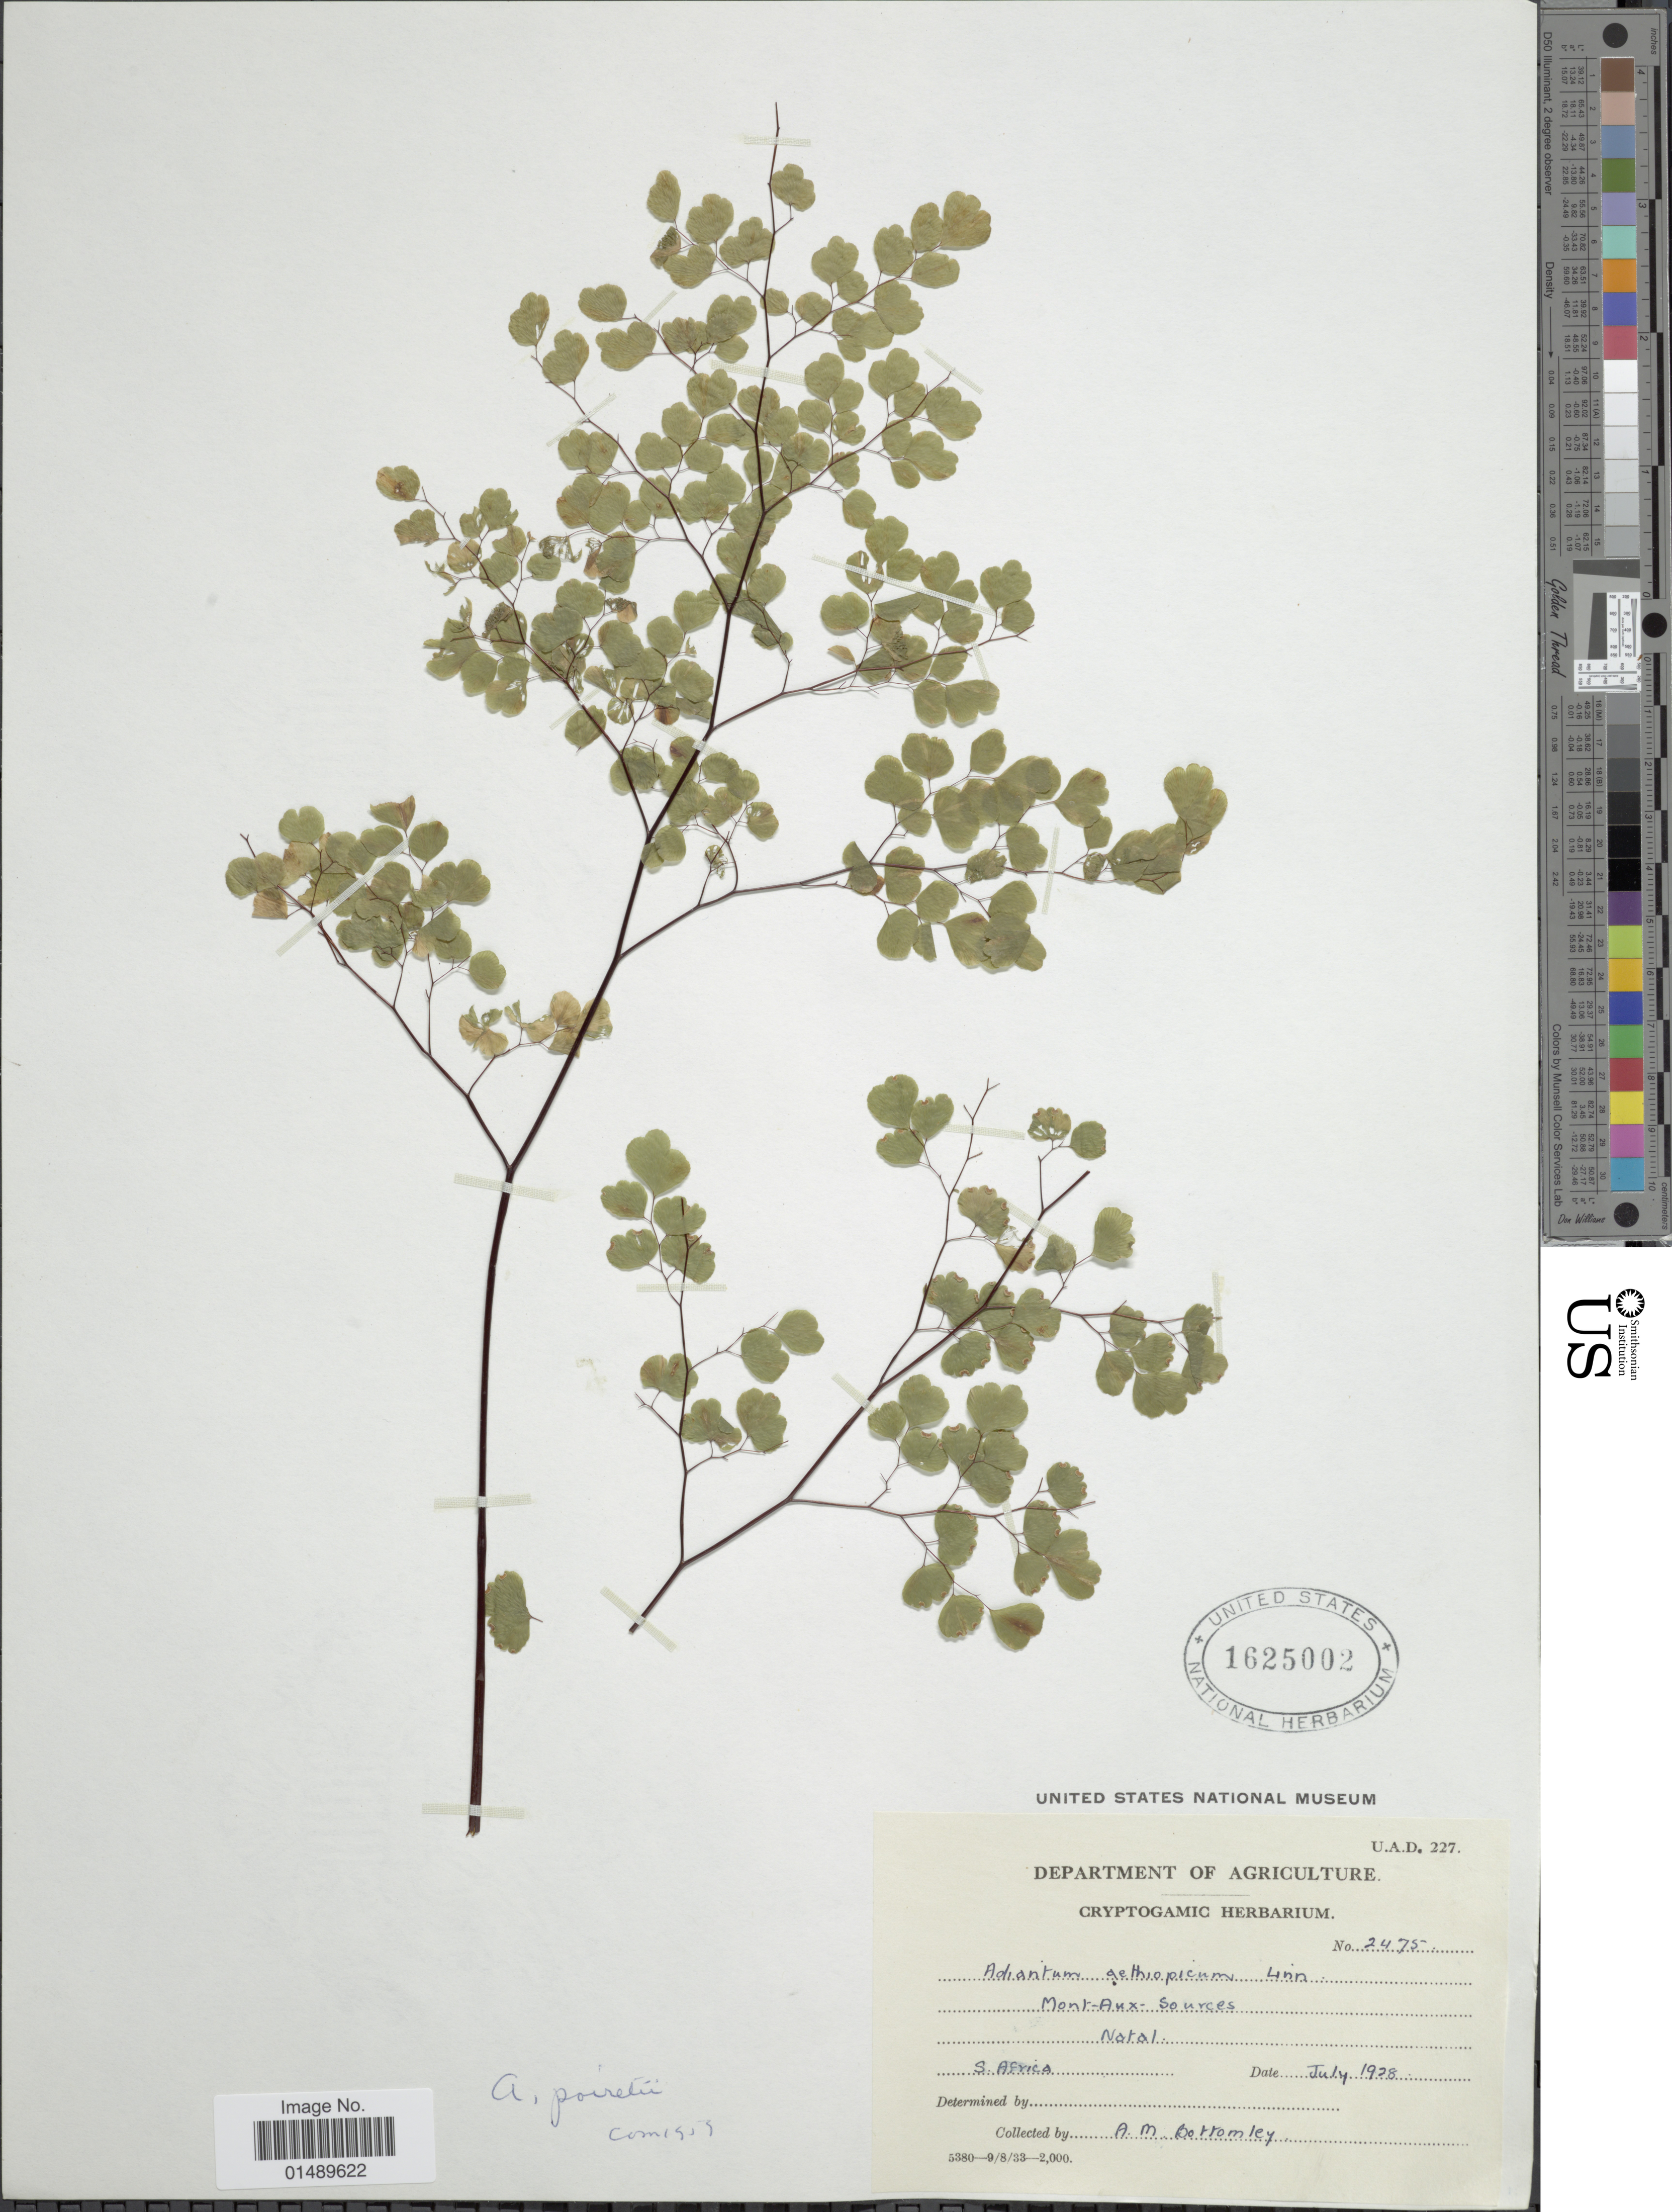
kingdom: Plantae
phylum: Tracheophyta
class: Polypodiopsida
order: Polypodiales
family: Pteridaceae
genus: Adiantum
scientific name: Adiantum poiretii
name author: Wikstr.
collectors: A. Bottomley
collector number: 2475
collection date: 1928-07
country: South Africa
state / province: KwaZulu-Natal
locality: S. Africa, Mont-Aux-Source, Natal.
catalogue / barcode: US 1625002